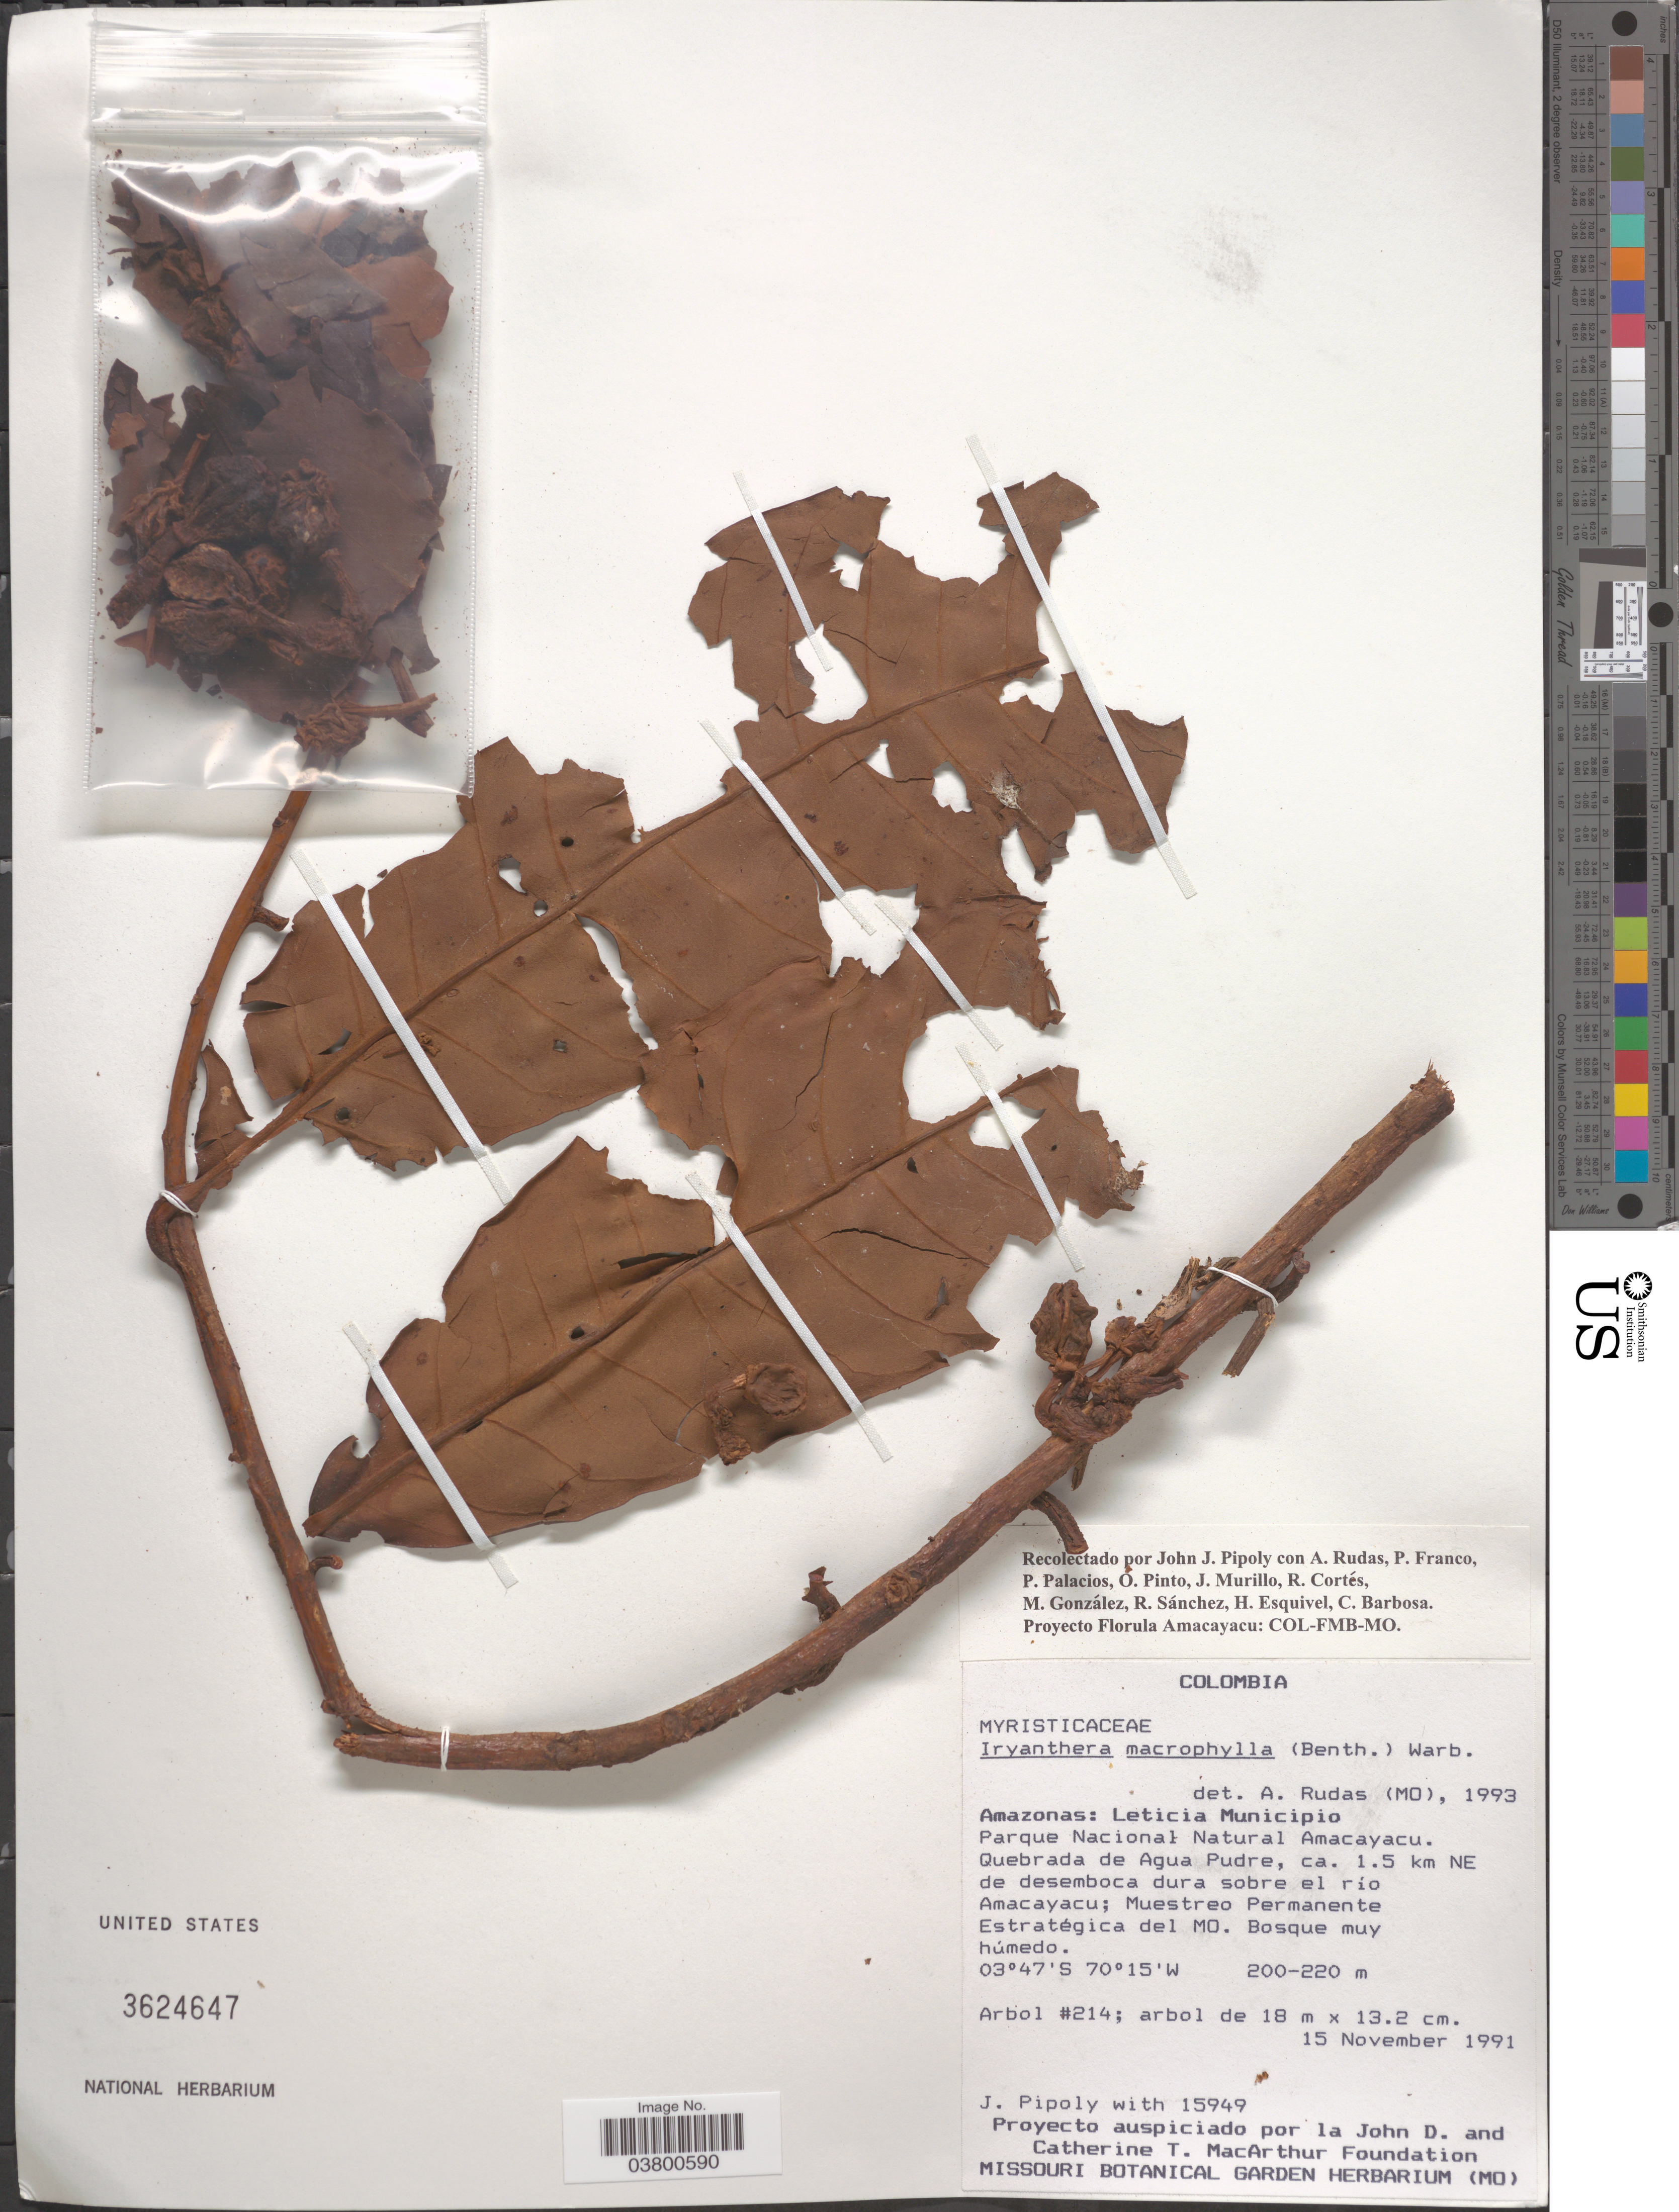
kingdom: Plantae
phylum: Tracheophyta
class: Magnoliopsida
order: Magnoliales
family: Myristicaceae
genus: Iryanthera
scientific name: Iryanthera macrophylla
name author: (Benth.) Warb.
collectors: J. J. Pipoly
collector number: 15949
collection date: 1991-11-15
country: Colombia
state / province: Amazônas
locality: Leticia Municipio. Parque Nacional Natural Amacayacu. Quebrada de Agua Pudre, ca. 1.5 km NE de desemboca dura sobre el río Amacayacu; Muestreo Permanente Estratégica del MO.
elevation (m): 200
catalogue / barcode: US 3624647